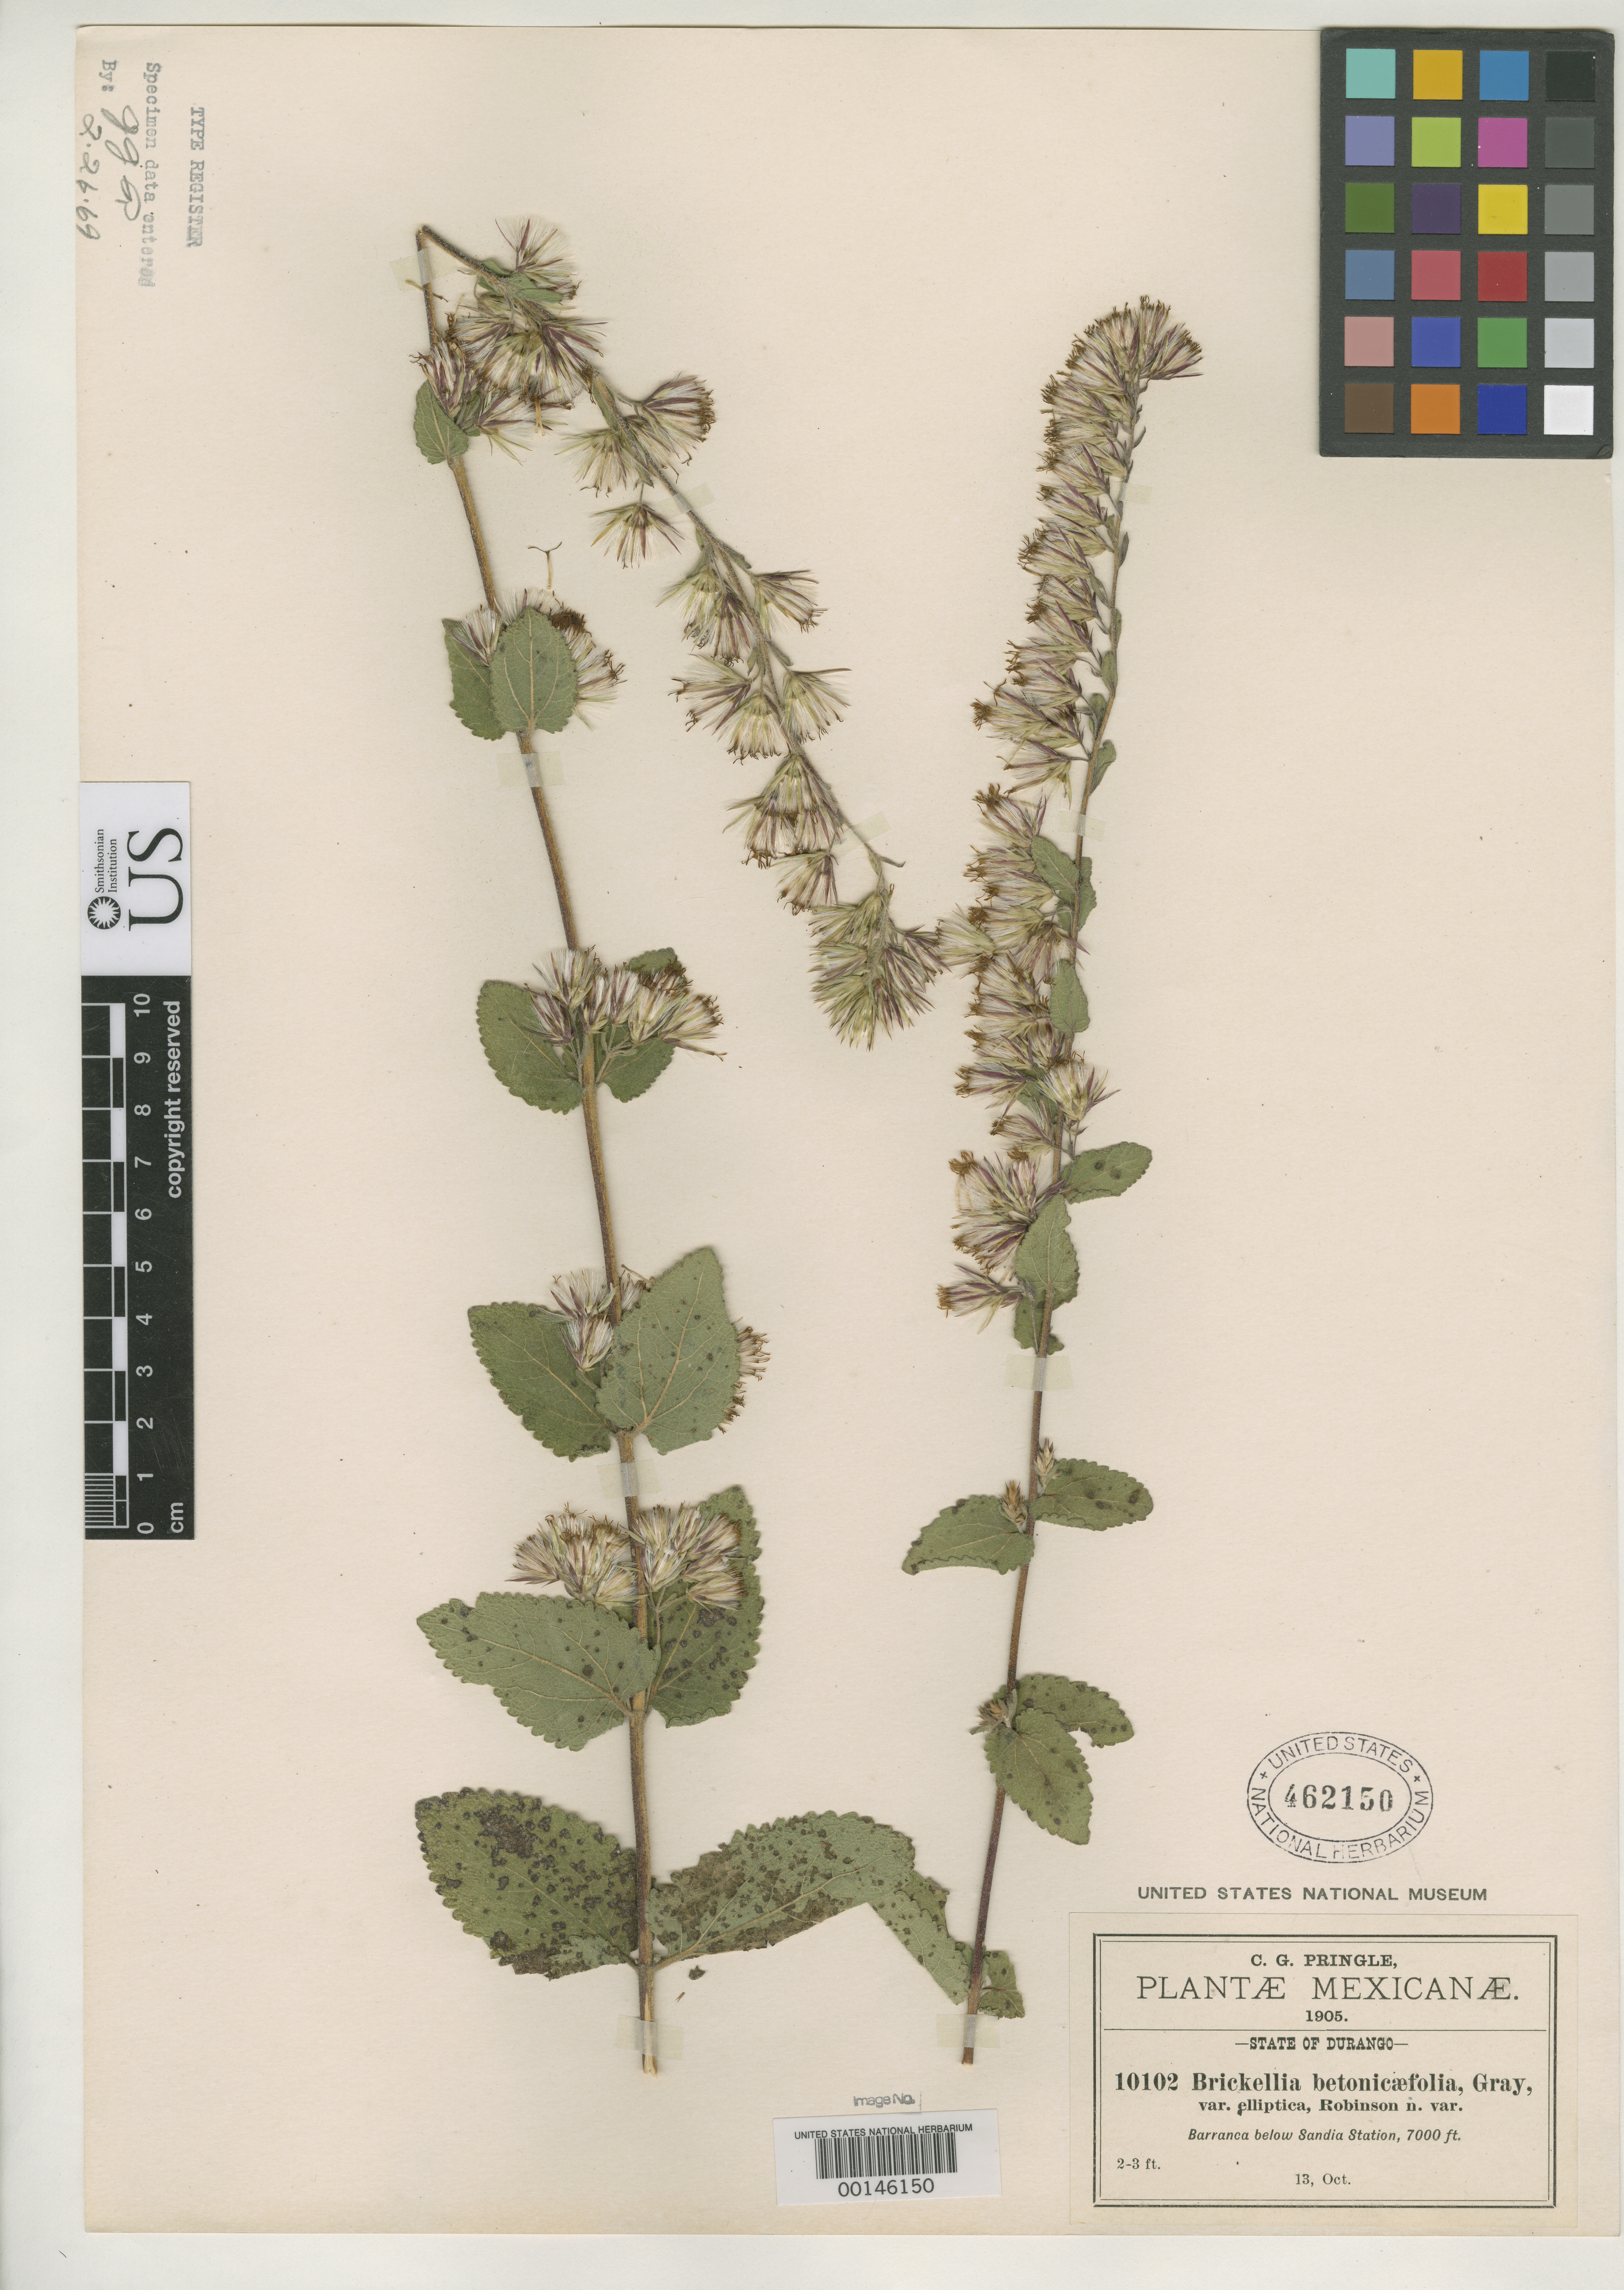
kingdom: Plantae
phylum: Tracheophyta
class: Magnoliopsida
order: Asterales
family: Asteraceae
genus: Brickellia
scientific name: Brickellia betonicifolia var. elliptica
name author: B.L. Rob.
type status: Isotype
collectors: C. G. Pringle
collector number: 10102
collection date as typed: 13 Oct 1905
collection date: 1905-10-13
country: Mexico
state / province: Durango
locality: Sandia Station.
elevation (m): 2135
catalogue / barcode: US 462150